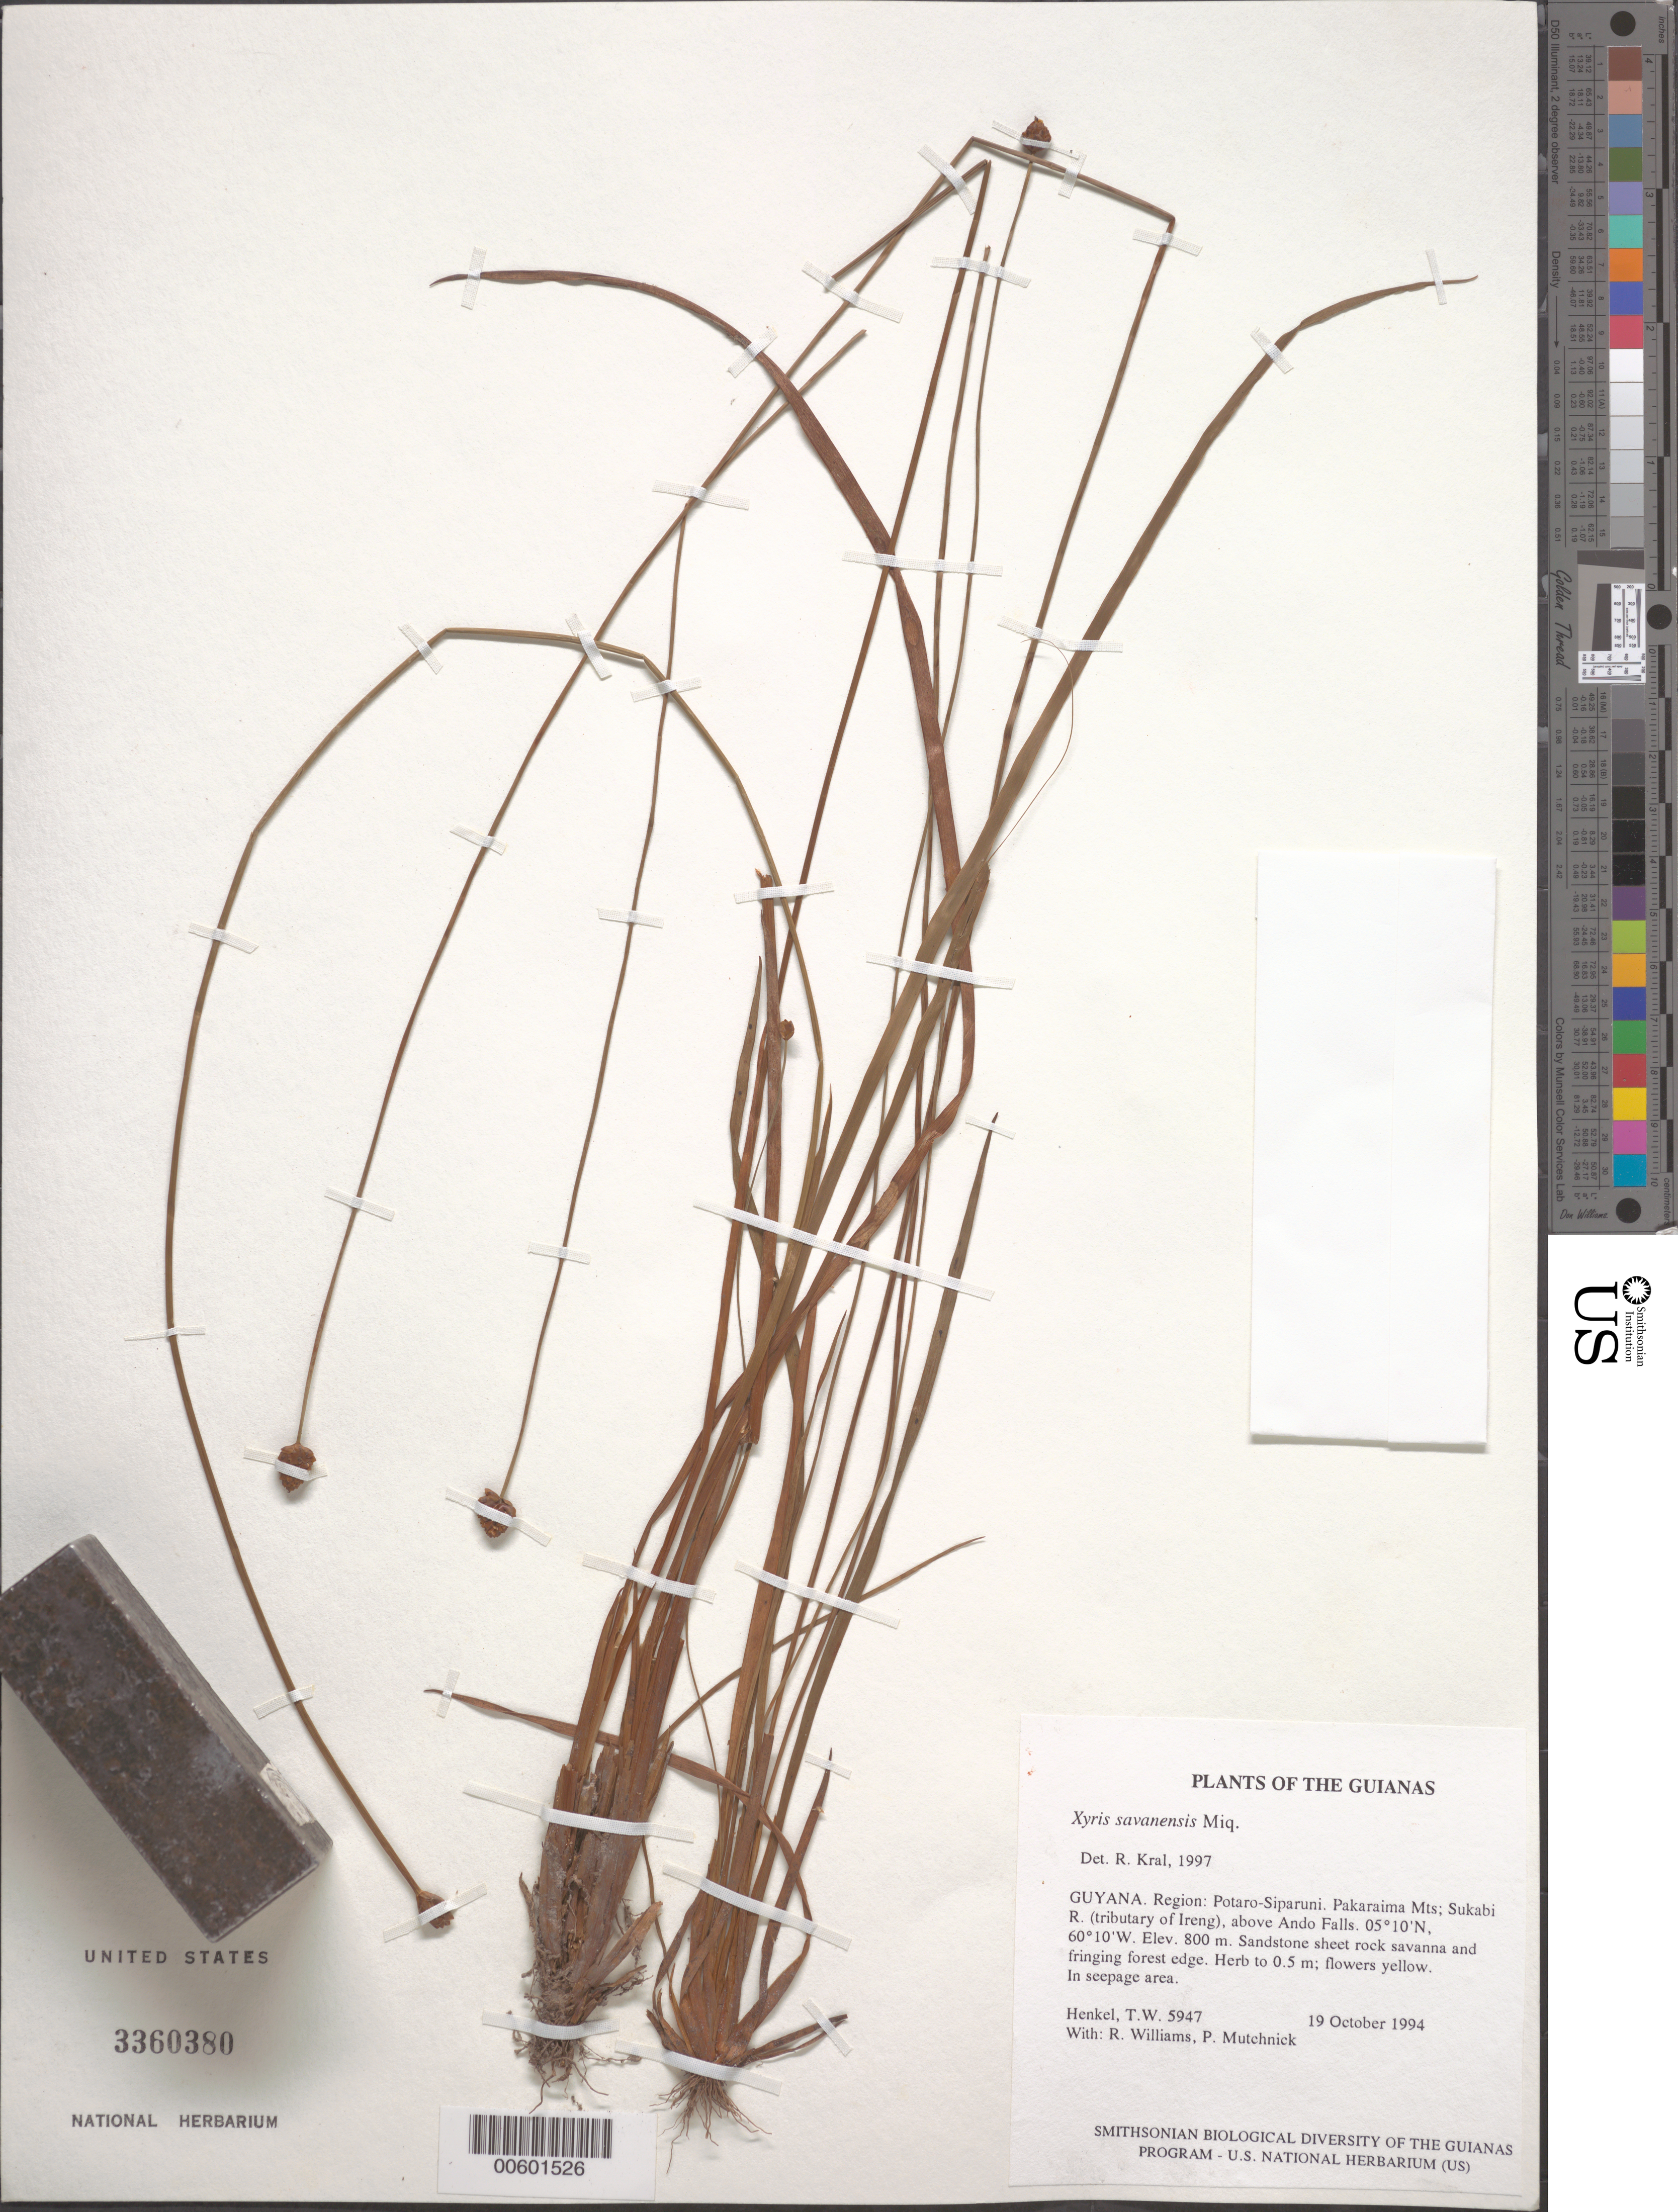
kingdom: Plantae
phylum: Tracheophyta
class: Liliopsida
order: Poales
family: Xyridaceae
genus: Xyris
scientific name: Xyris savanensis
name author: Miq.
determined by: Kral, Robert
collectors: T. Henkel, R. Williams & P. Mutchnick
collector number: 5947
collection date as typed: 19 October 1994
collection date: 1994-10-19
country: Guyana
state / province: Potaro-Siparuni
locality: Pakaraima Mts; Sukabi R. (tributary of Ireng), above Ando Falls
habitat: Sandstone sheet rock savanna and fringing forest edge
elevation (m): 800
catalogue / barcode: US 3360380